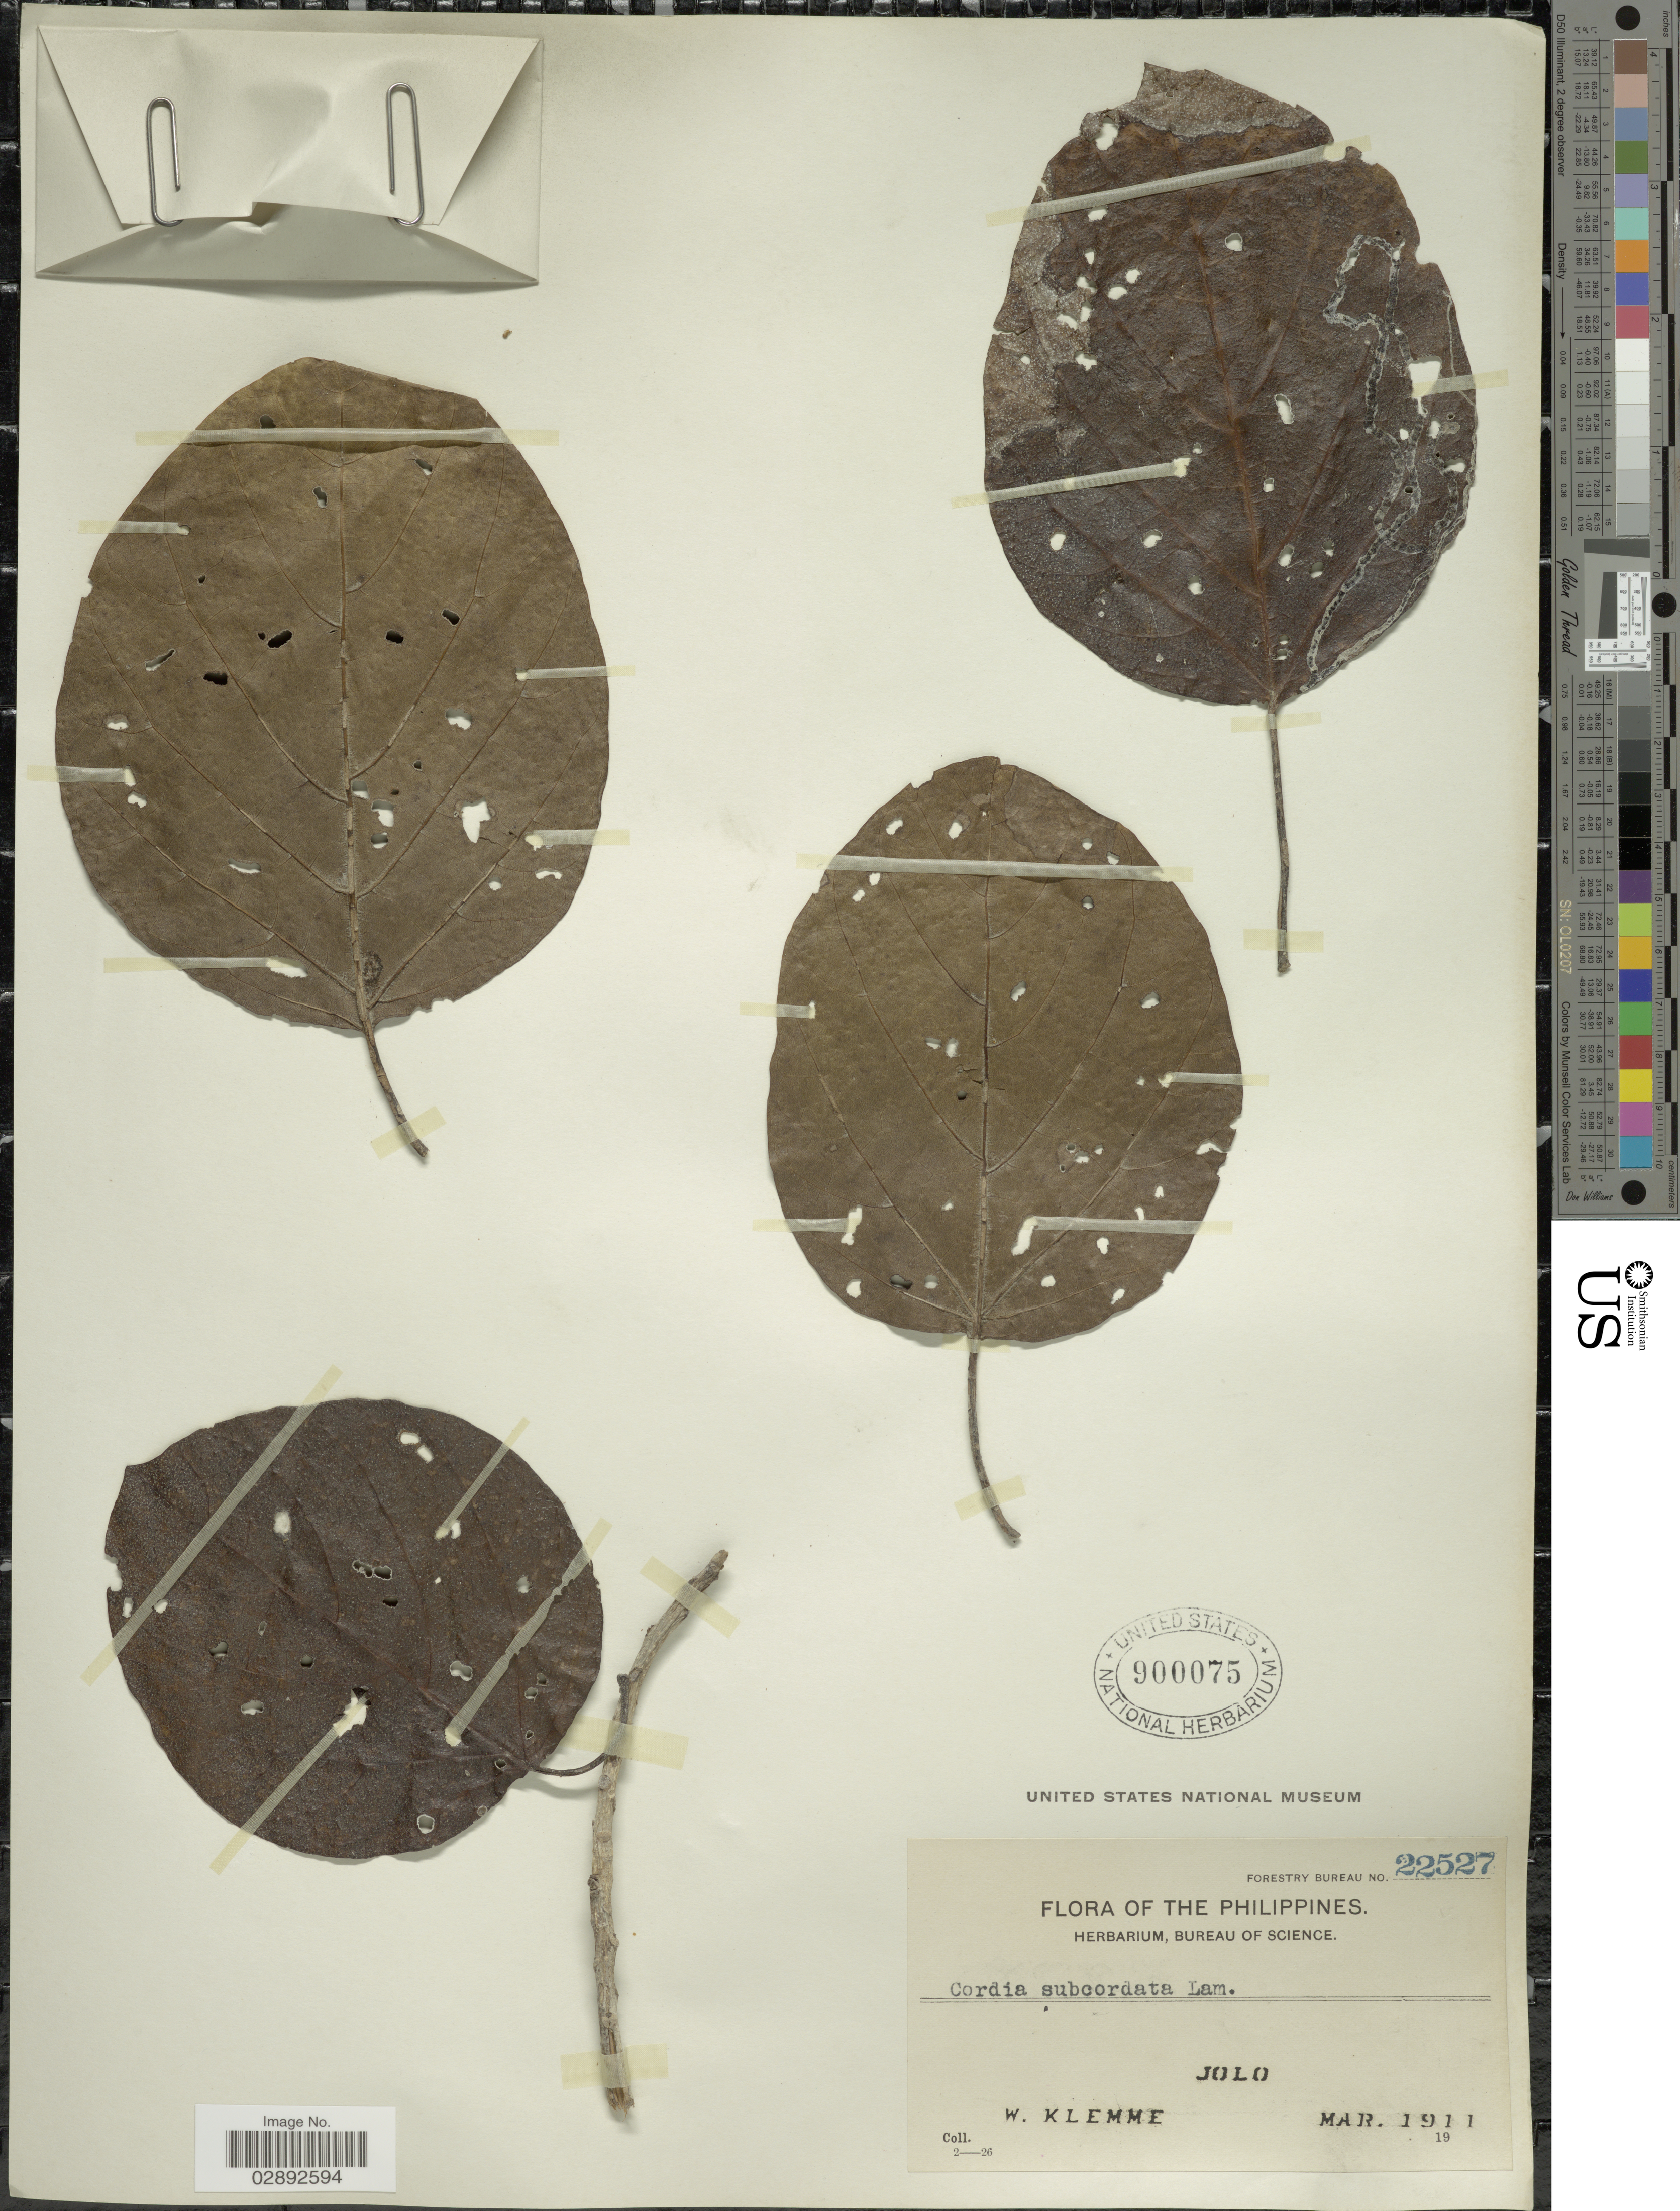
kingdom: Plantae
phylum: Tracheophyta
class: Magnoliopsida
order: Boraginales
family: Cordiaceae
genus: Cordia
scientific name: Cordia subcordata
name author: Lam.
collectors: W. Klemme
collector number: Forestry Bureau 22527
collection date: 1911-03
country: Philippines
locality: Jolo.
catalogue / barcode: US 900075